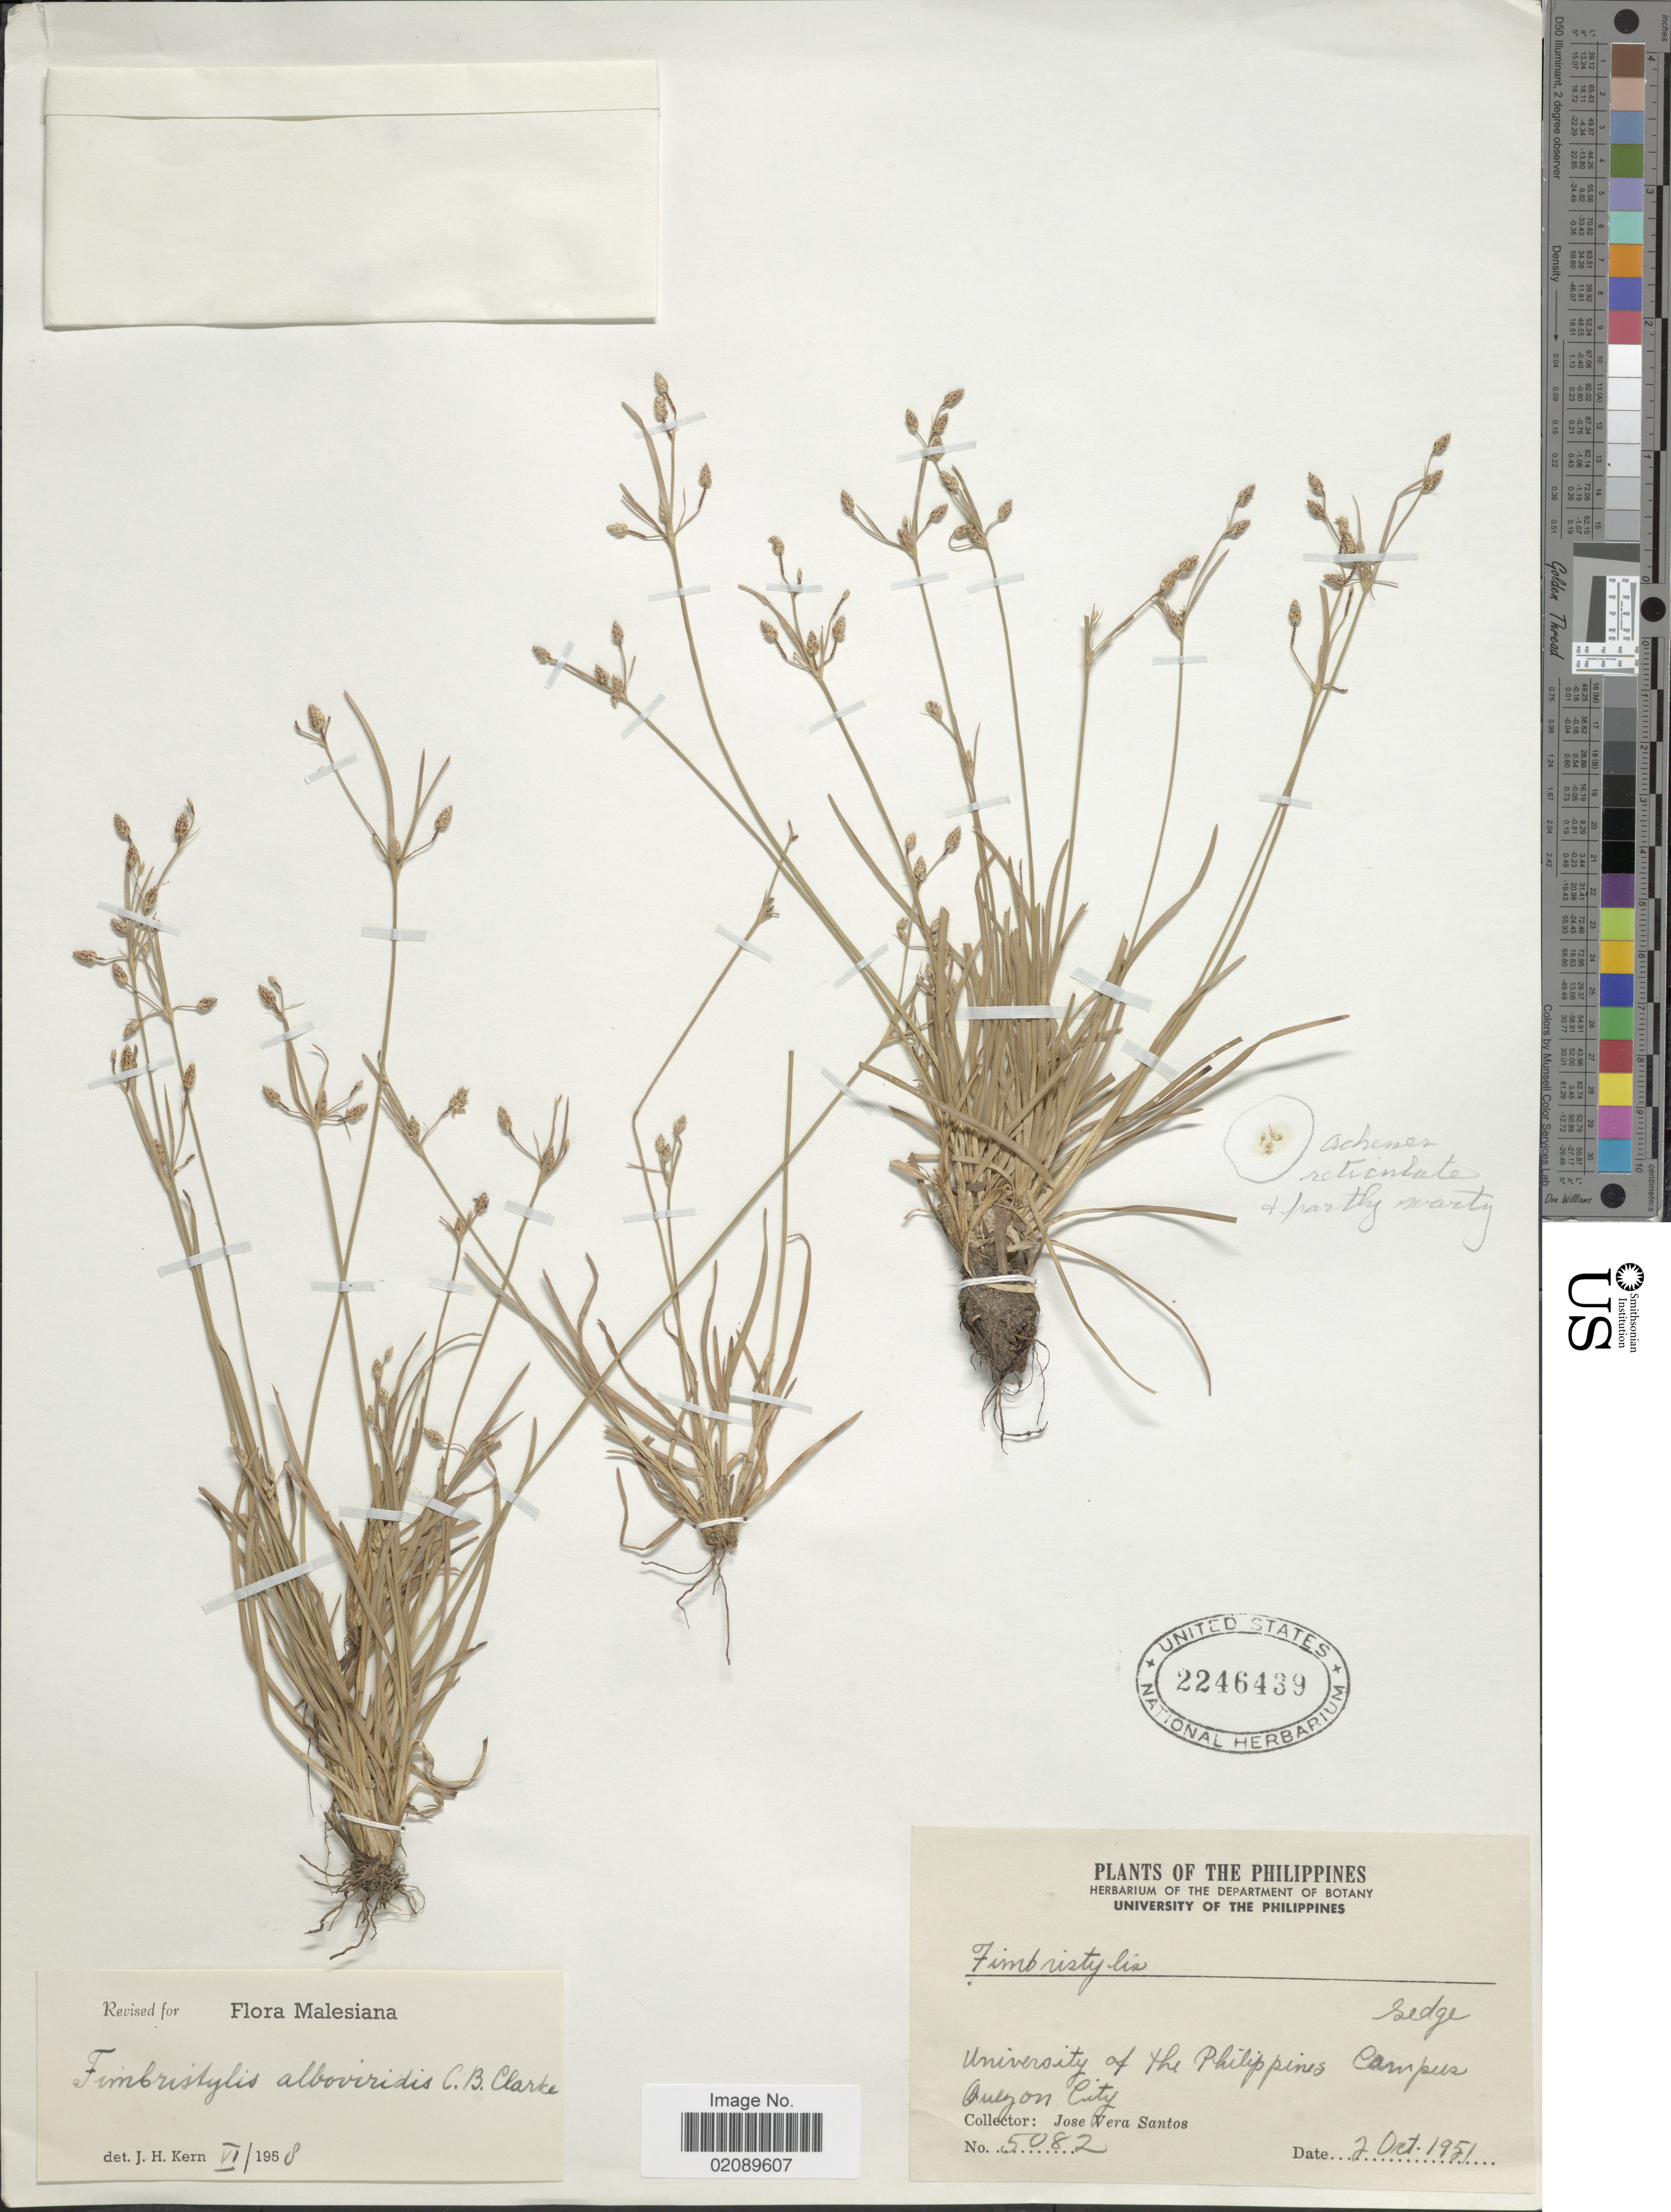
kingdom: Plantae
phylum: Tracheophyta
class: Liliopsida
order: Poales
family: Cyperaceae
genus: Fimbristylis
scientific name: Fimbristylis alboviridis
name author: C.B. Clarke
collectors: J. Santos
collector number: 5082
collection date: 1951-10-02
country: Philippines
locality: University of the Philippines Campus, Quezon City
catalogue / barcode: US 2246439